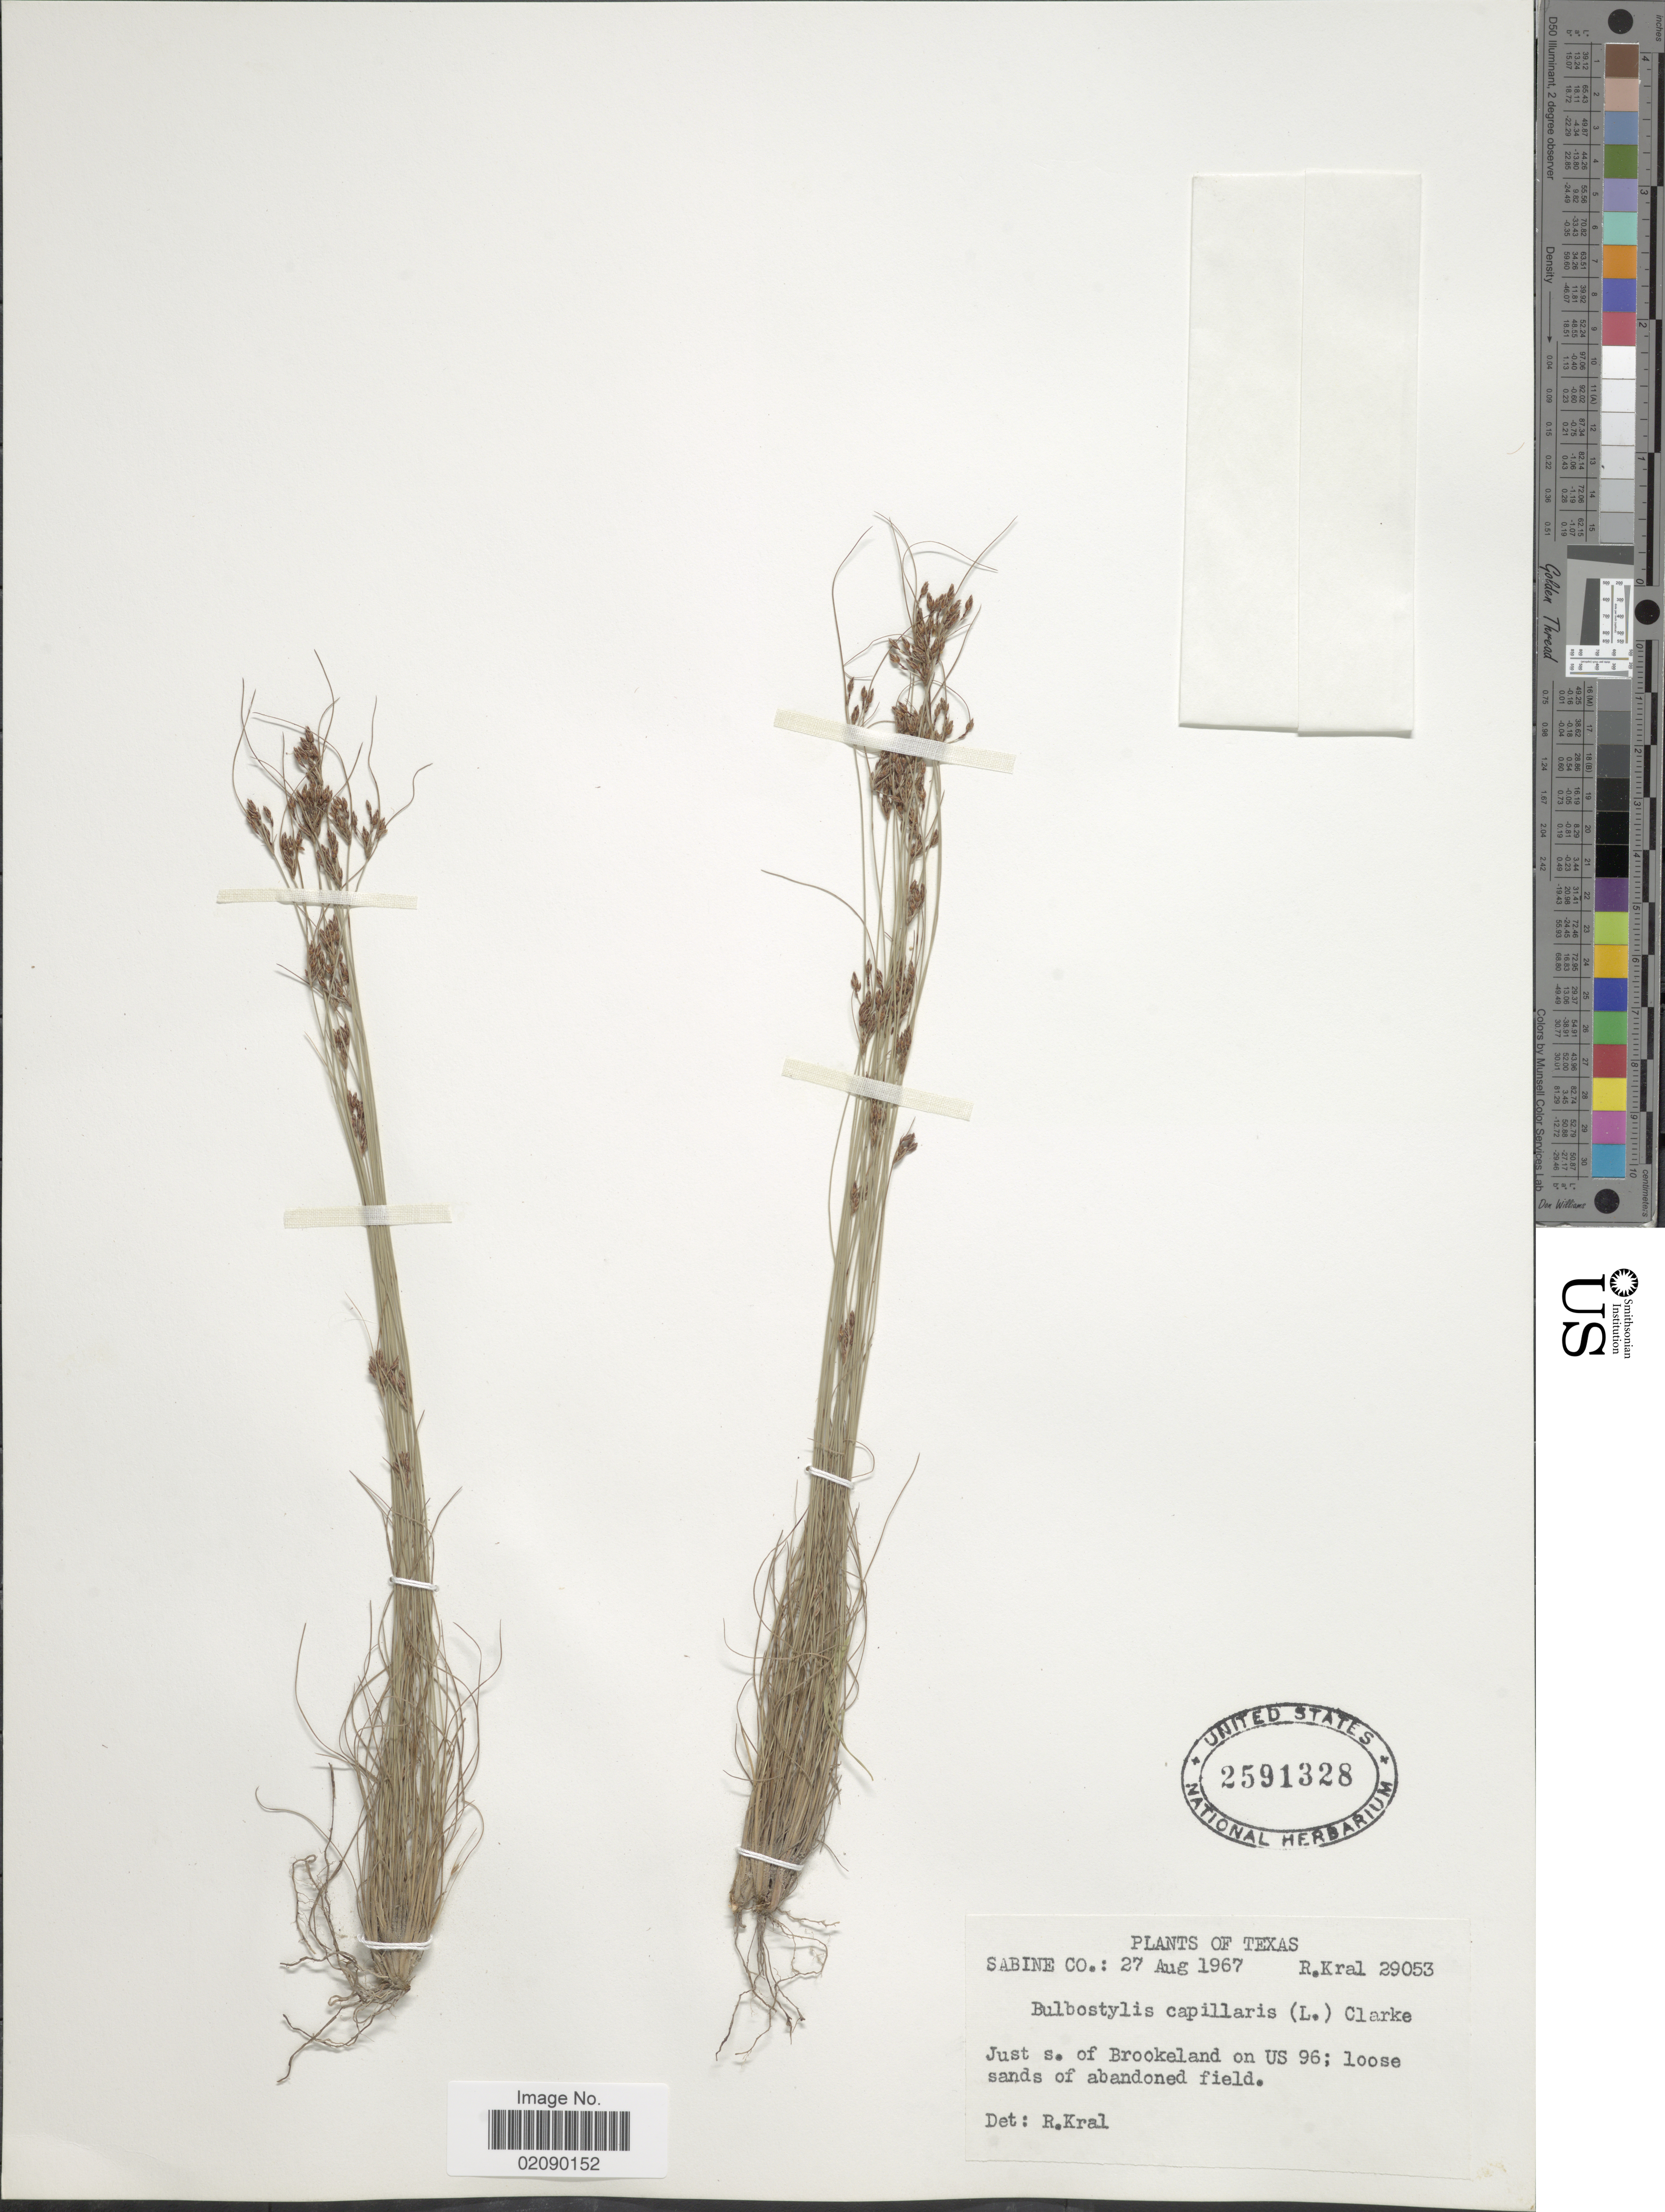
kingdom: Plantae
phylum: Tracheophyta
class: Liliopsida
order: Poales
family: Cyperaceae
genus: Bulbostylis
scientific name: Bulbostylis capillaris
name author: (L.) Kunth ex C.B. Clarke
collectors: R. Kral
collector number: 29053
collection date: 1967-08-27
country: United States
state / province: Texas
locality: Sabine Co, Just s of Brookeland on US 96; loose sands of abandoned field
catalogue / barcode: US 2591328